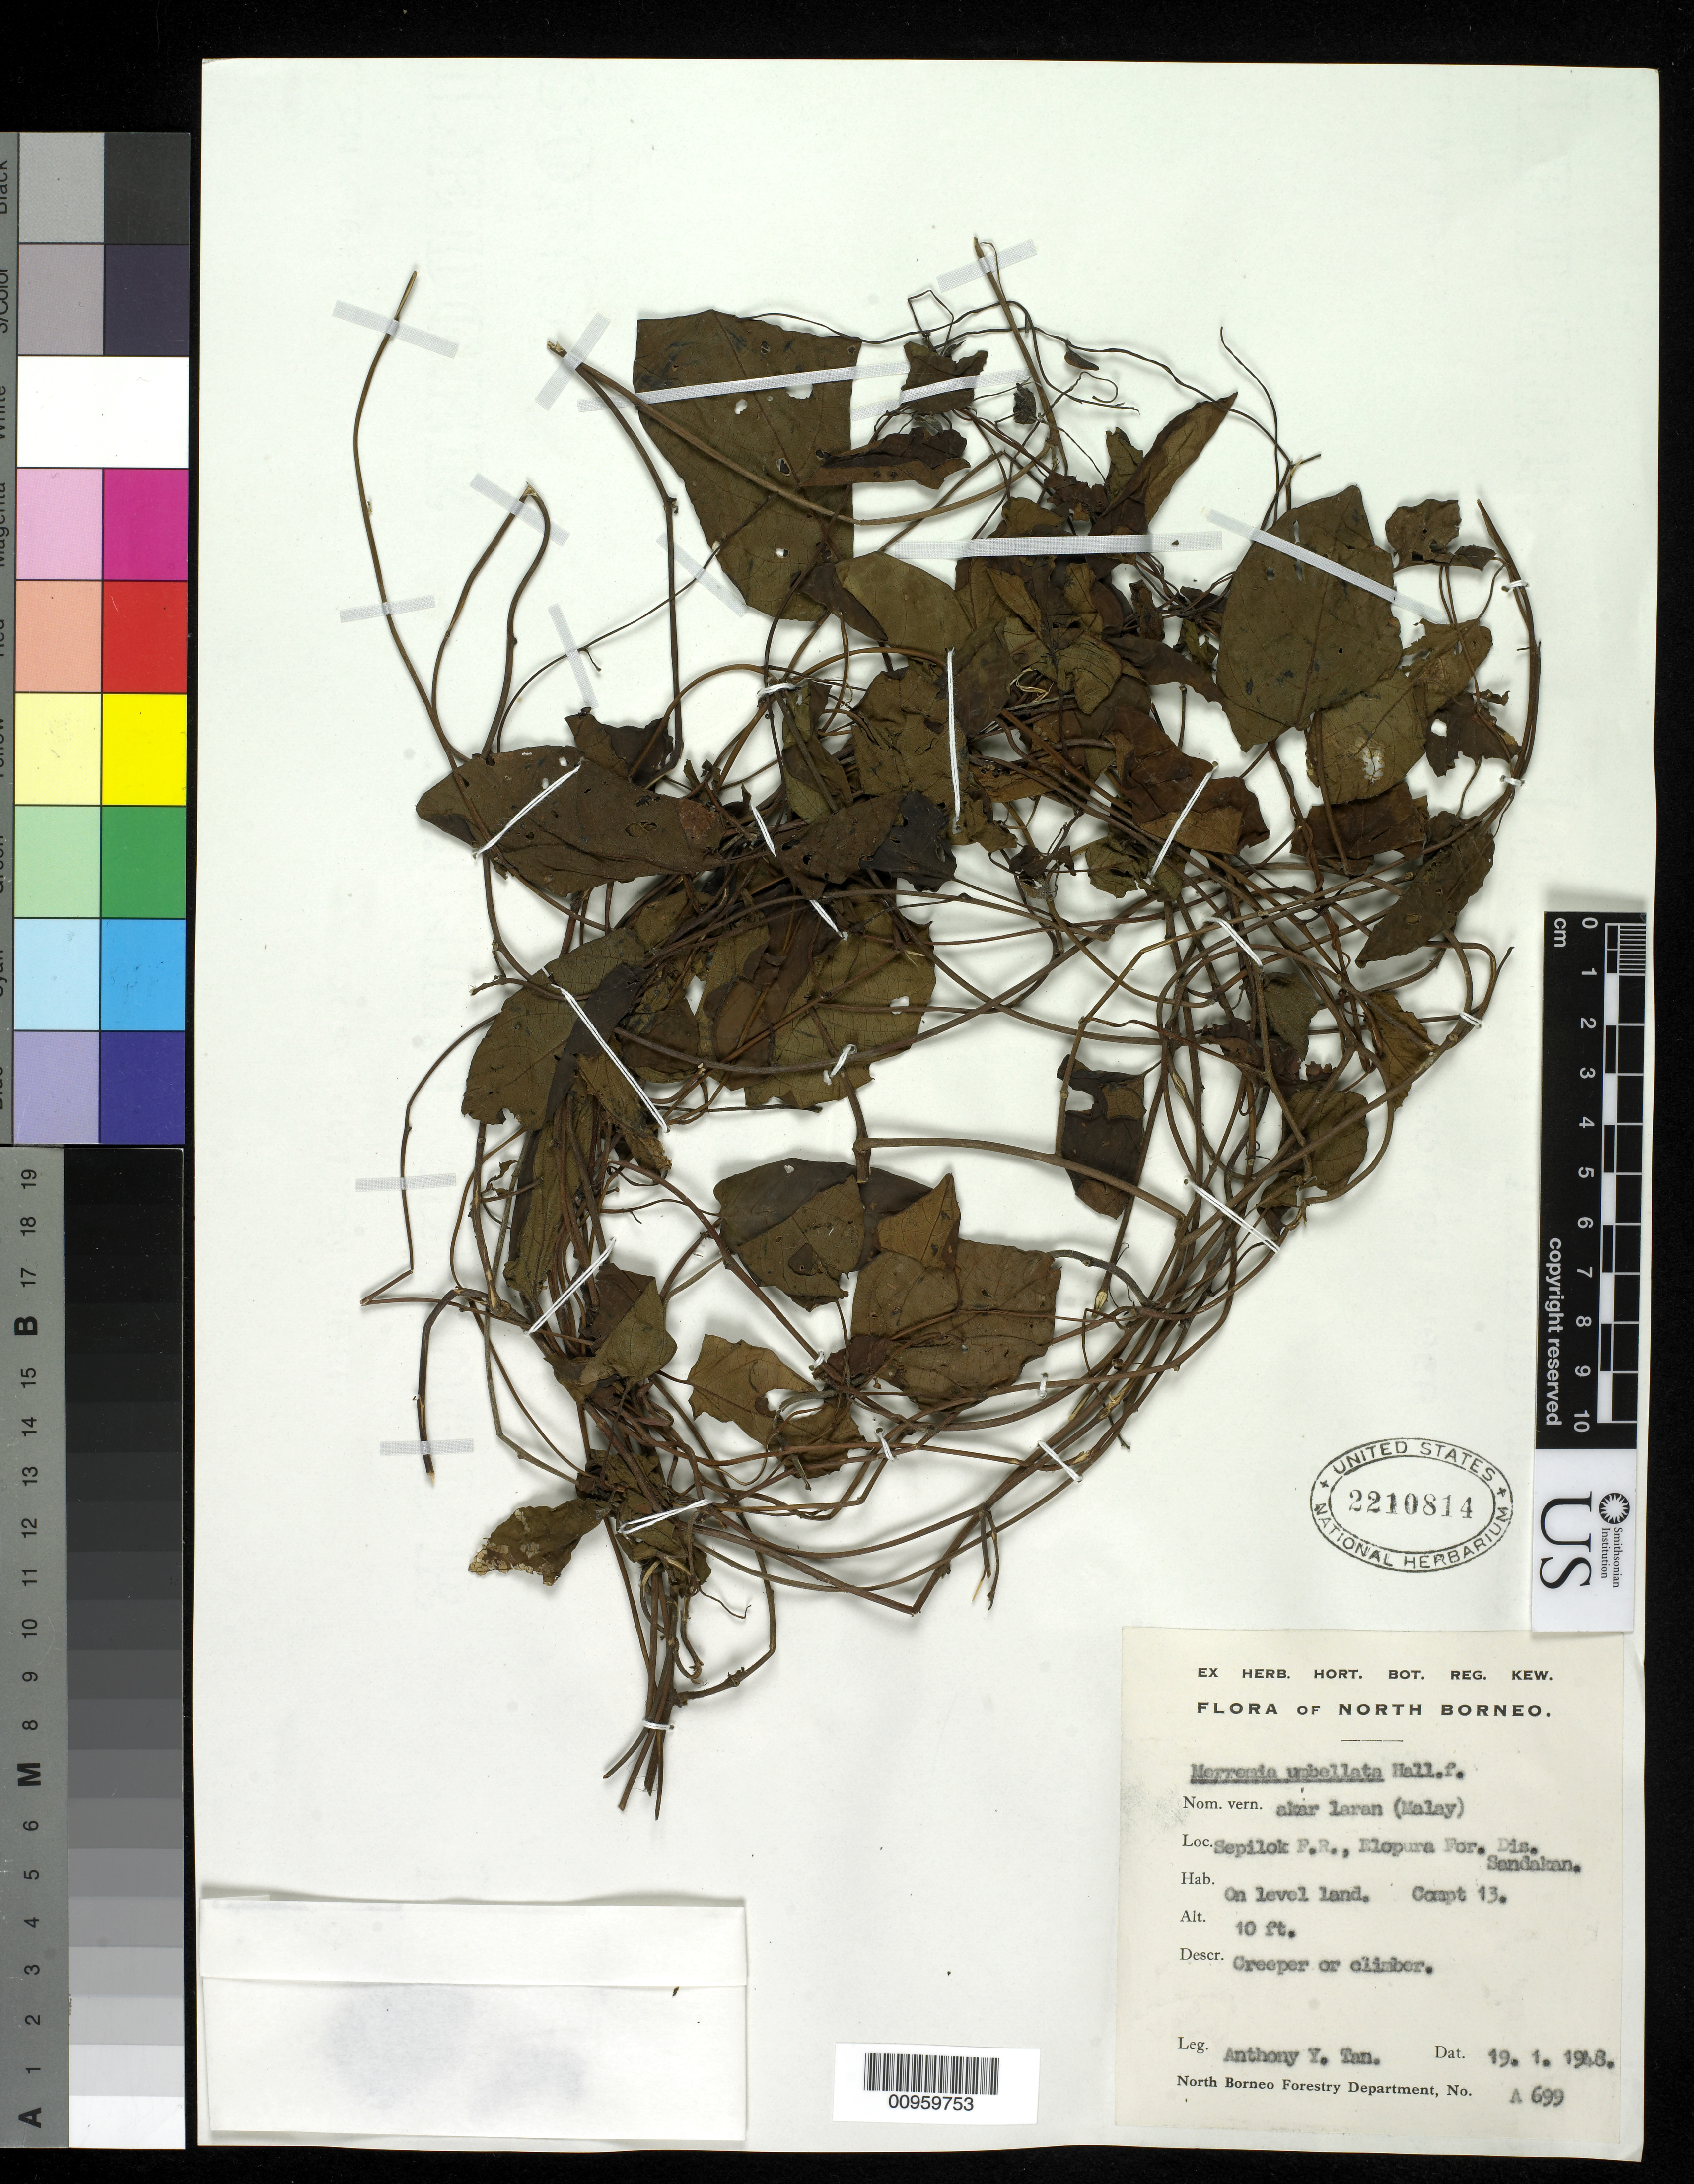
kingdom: Plantae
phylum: Tracheophyta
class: Magnoliopsida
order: Solanales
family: Convolvulaceae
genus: Camonea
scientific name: Camonea umbellata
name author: (L.) A. R. Simões & Staples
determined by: Wagner, W. L., (BOT), Smithsonian Institution - National Museum of Natural History (UNITED STATES)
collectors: A. Cuadra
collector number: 699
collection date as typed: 01 Apr 1948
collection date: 1948-04-01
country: Indonesia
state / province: Kalimantan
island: Borneo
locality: West Coast Interior district, Forest Dist. Membakut, Sungei Mawau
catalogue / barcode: US 2210814